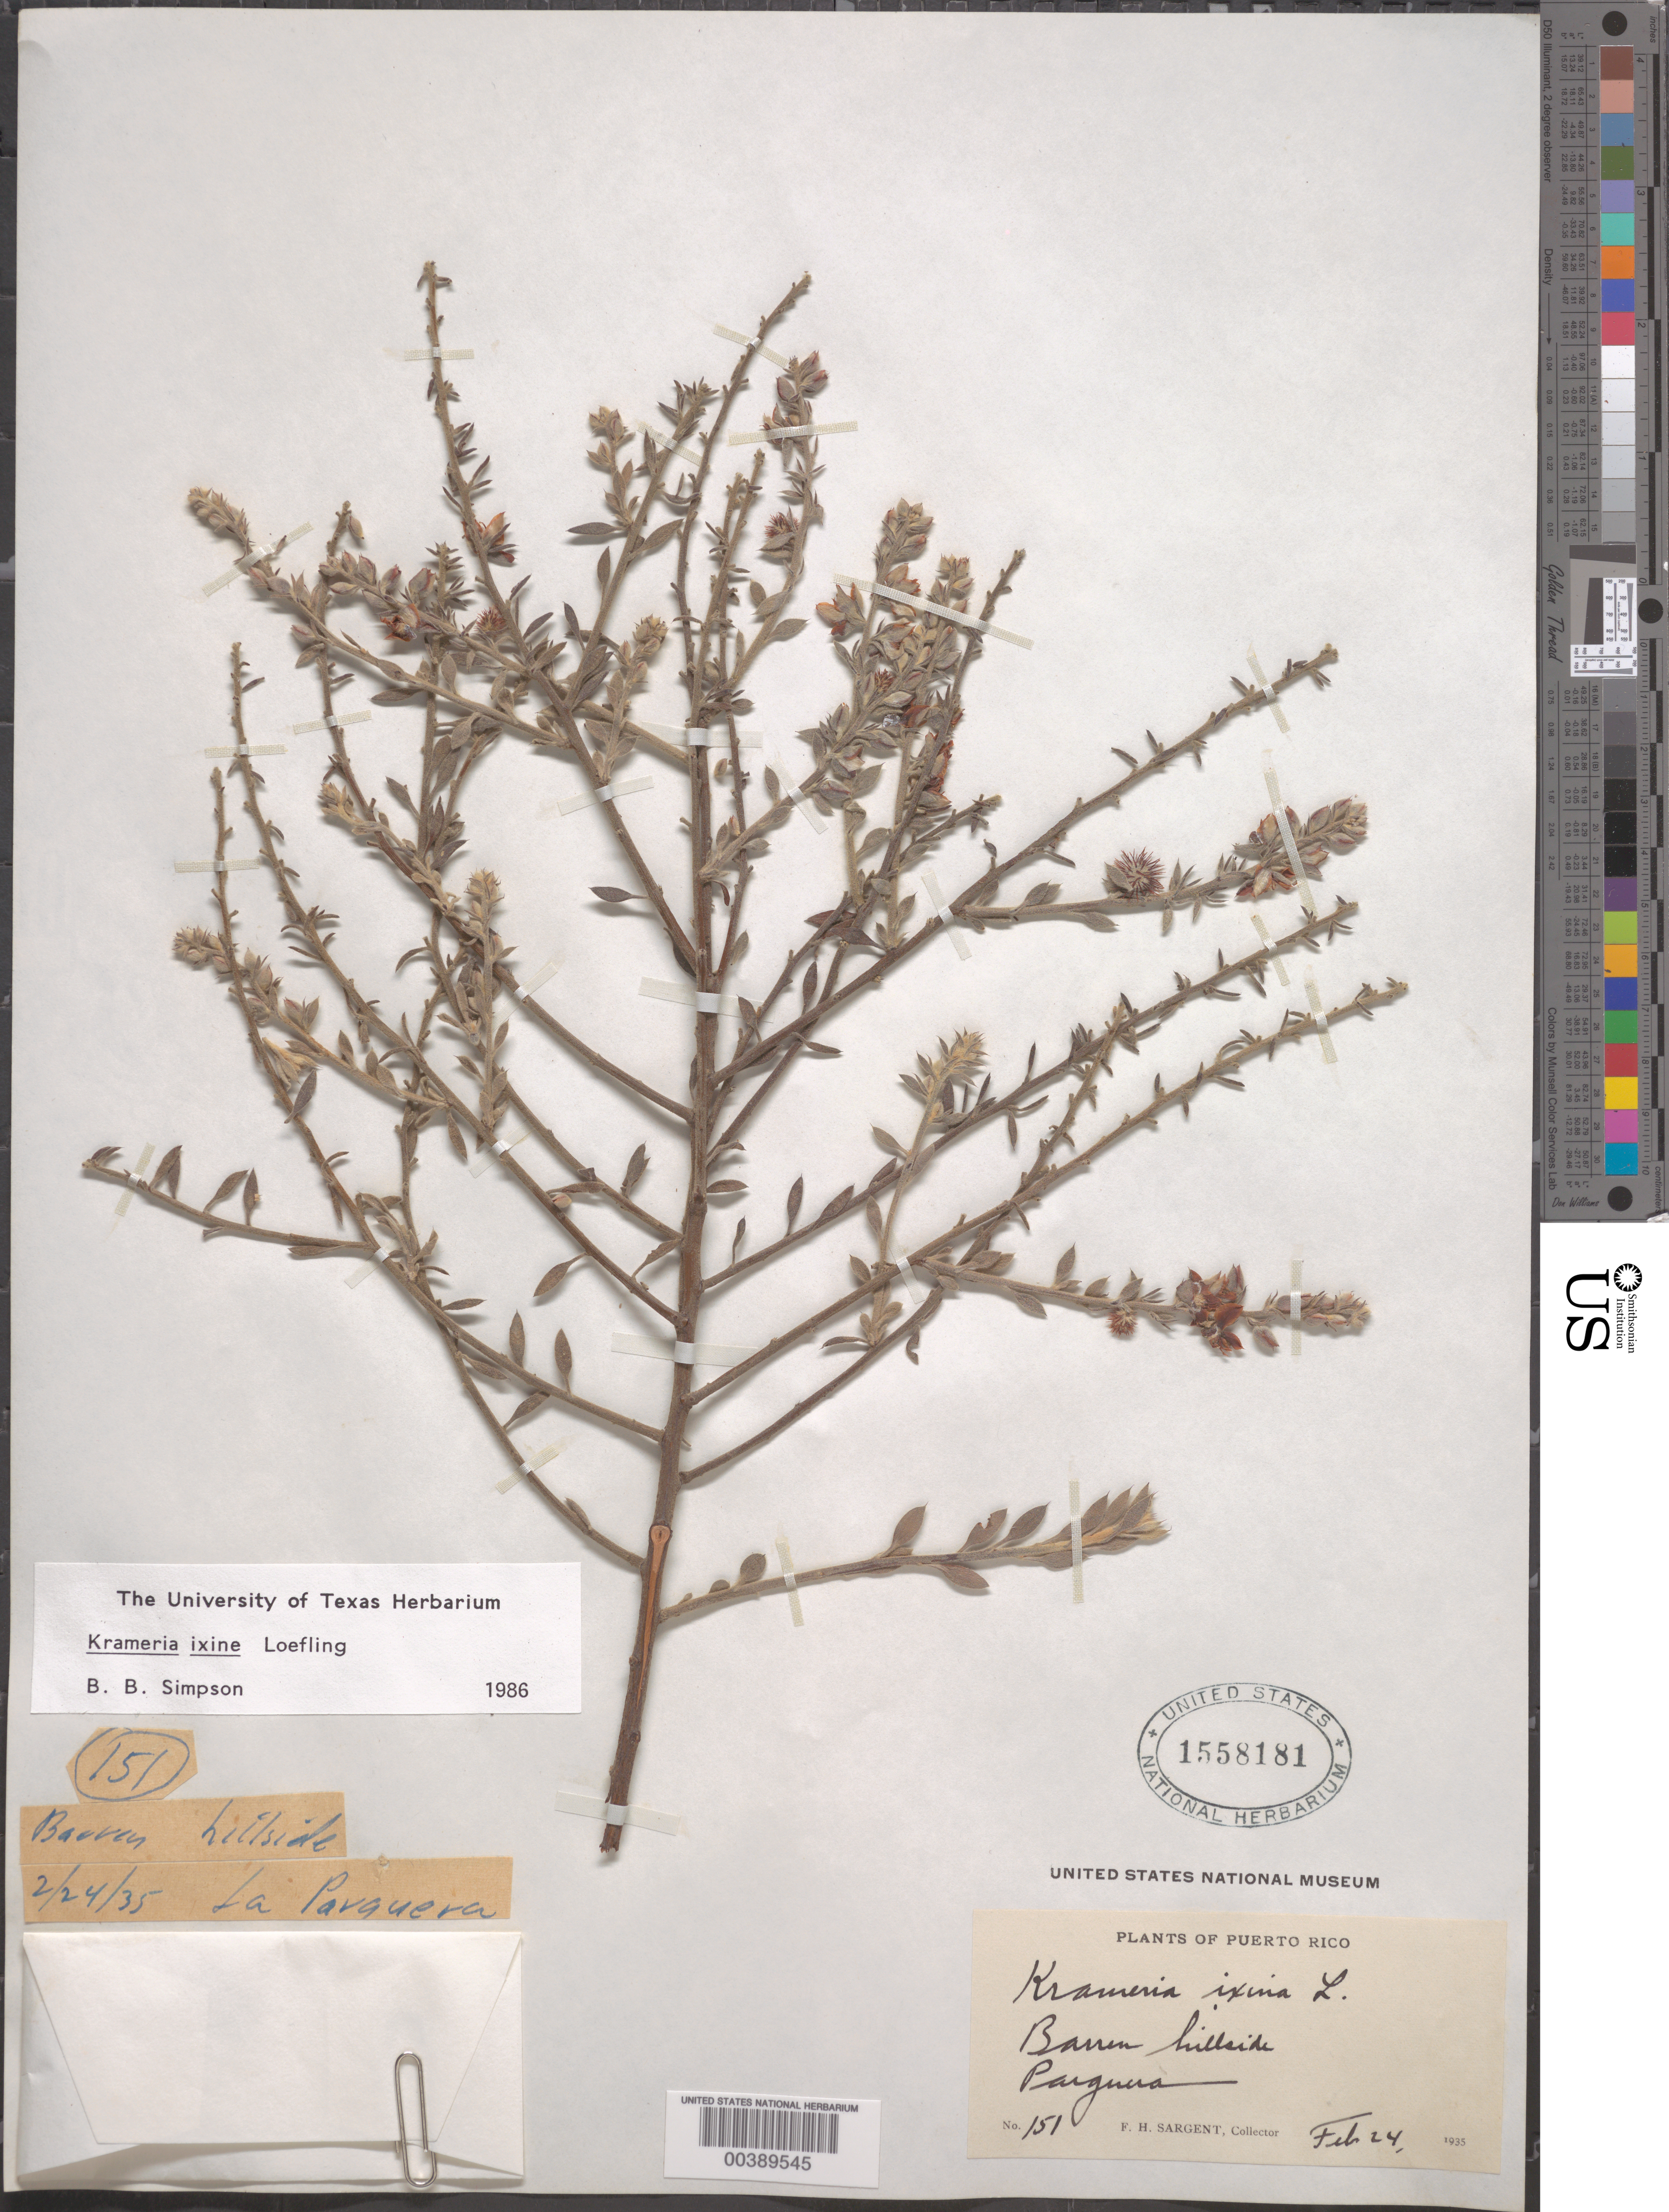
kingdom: Plantae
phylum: Tracheophyta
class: Magnoliopsida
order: Zygophyllales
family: Krameriaceae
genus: Krameria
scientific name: Krameria ixine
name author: L.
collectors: F. H. Sargent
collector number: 151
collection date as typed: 24 Feb 1935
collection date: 1935-02-24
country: Puerto Rico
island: Greater Antilles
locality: Parguera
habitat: Barren hillside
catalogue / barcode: US 1558181